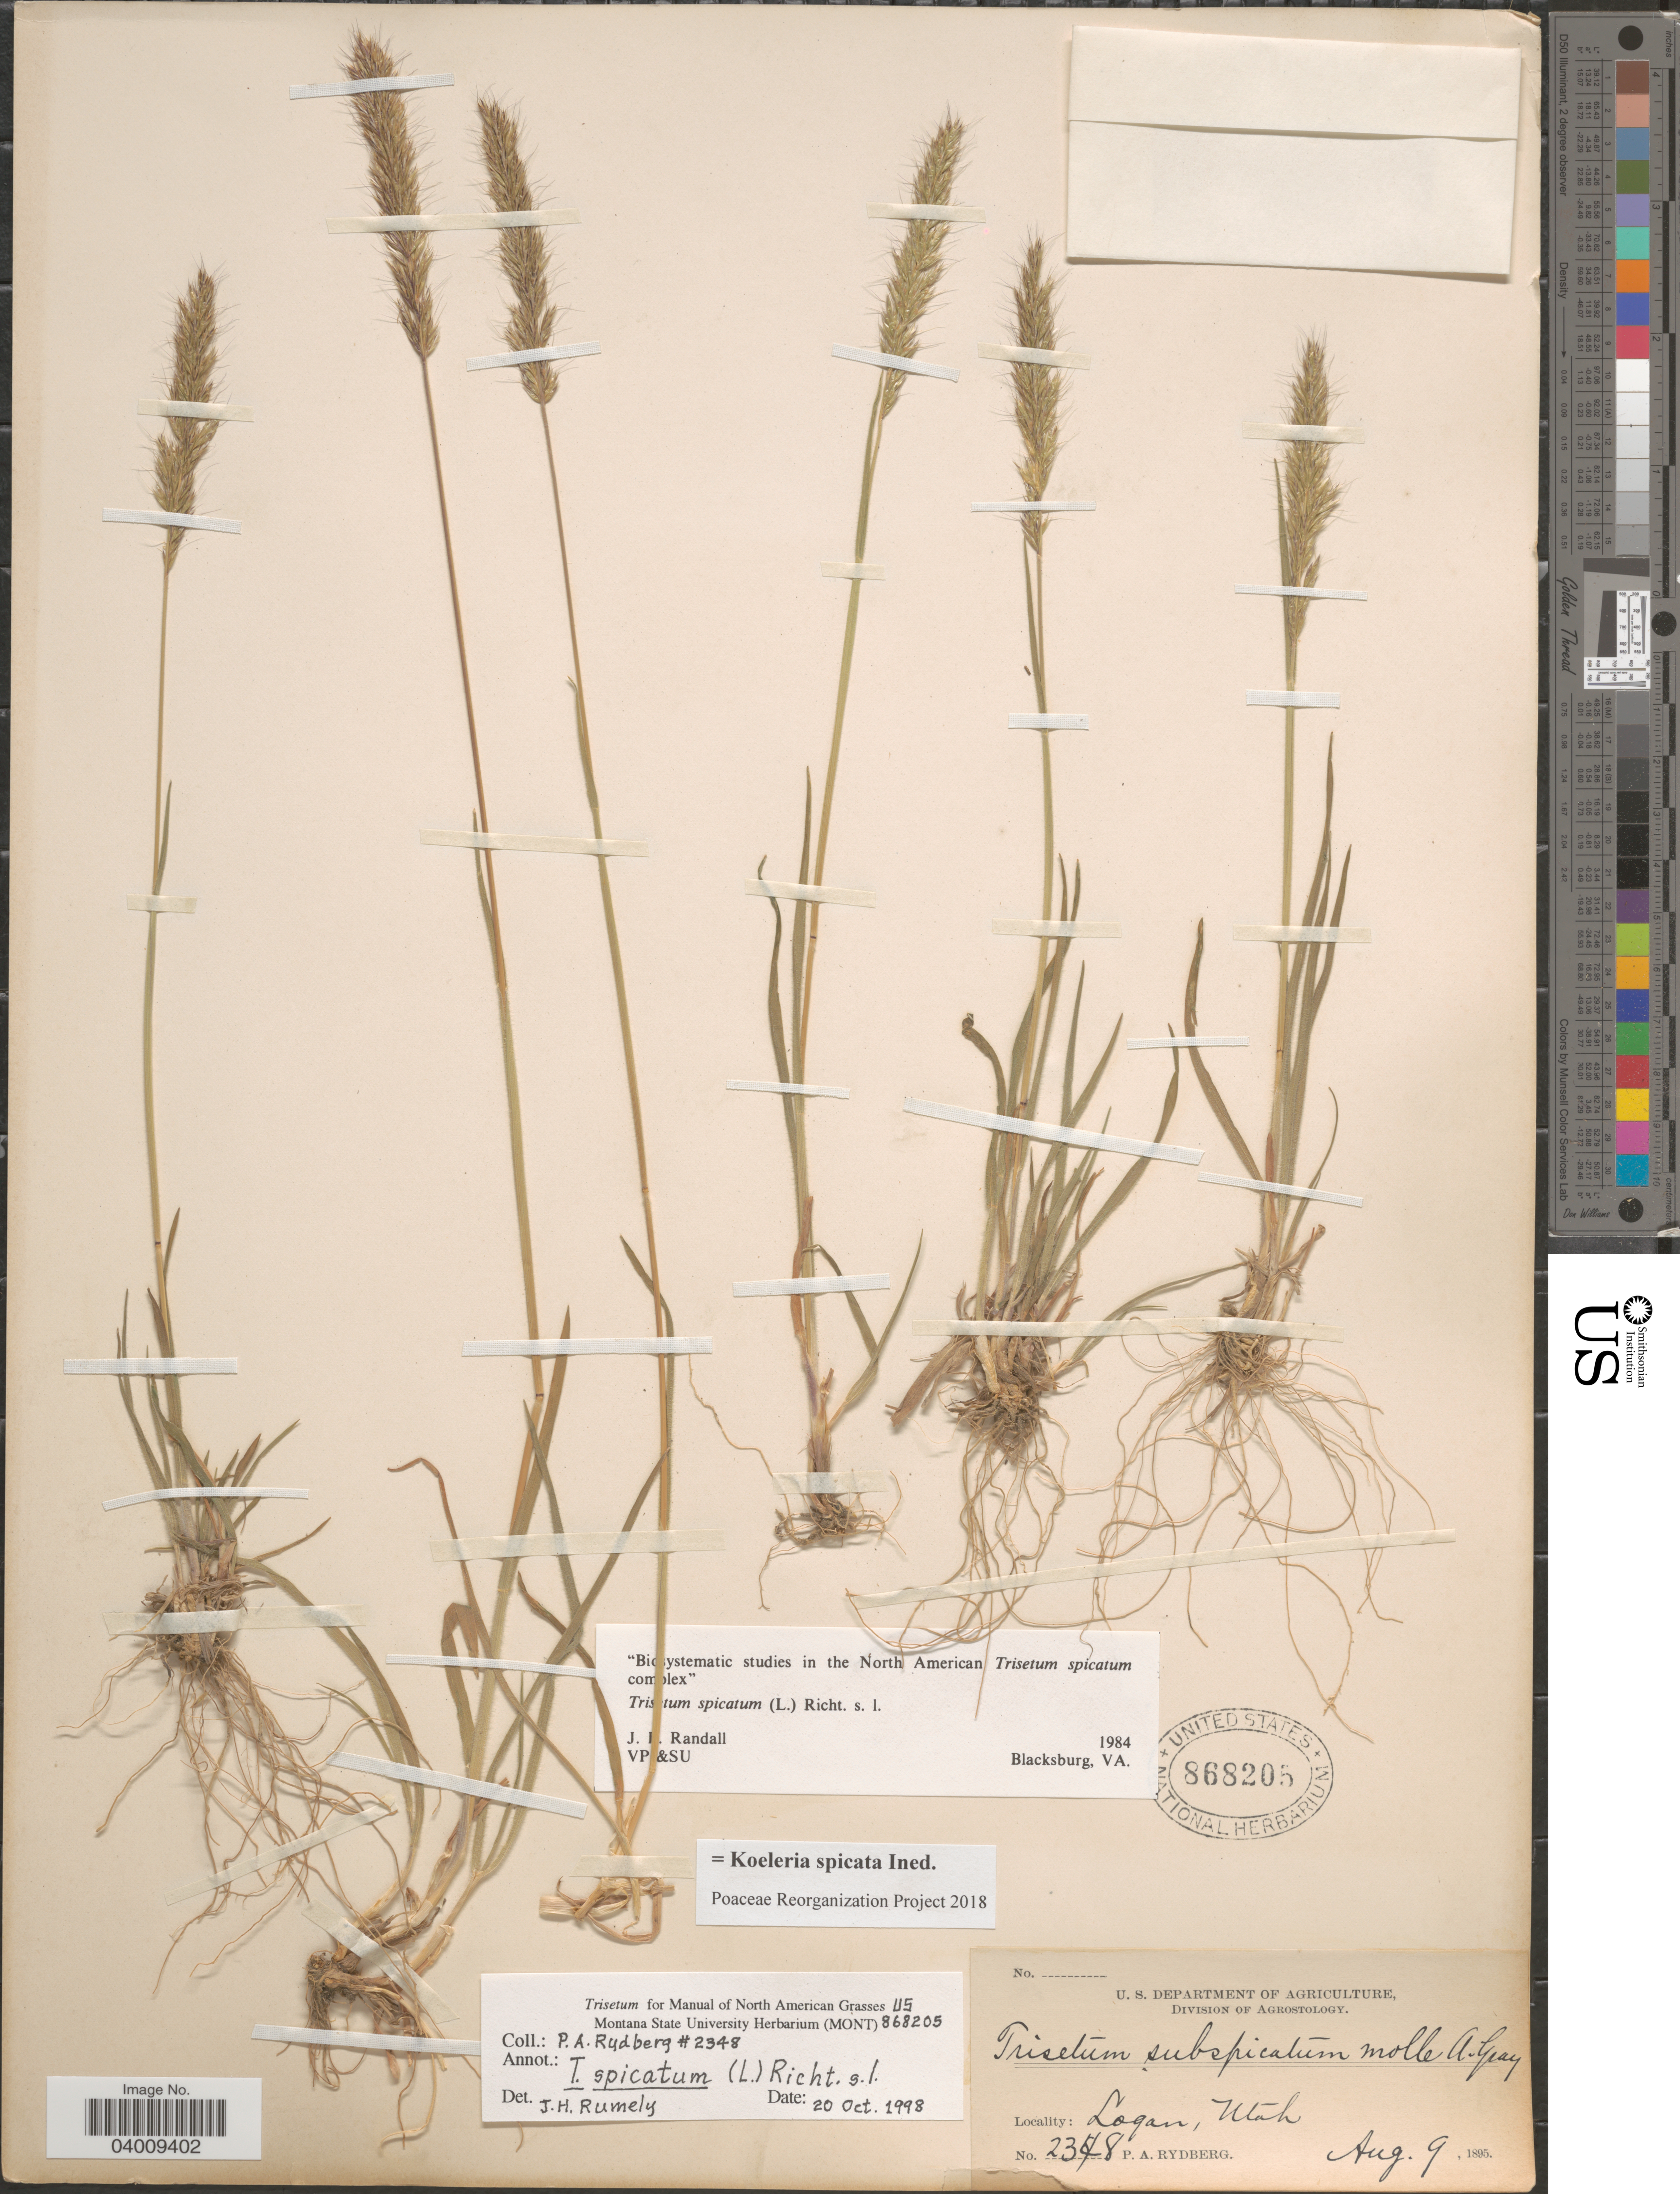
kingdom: Plantae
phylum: Tracheophyta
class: Liliopsida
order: Poales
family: Poaceae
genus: Koeleria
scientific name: Koeleria spicata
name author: (L.) Barberá et al.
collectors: P. A. Rydberg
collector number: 2348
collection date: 1895-08-09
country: United States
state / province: Utah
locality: Logan.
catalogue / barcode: US 868205